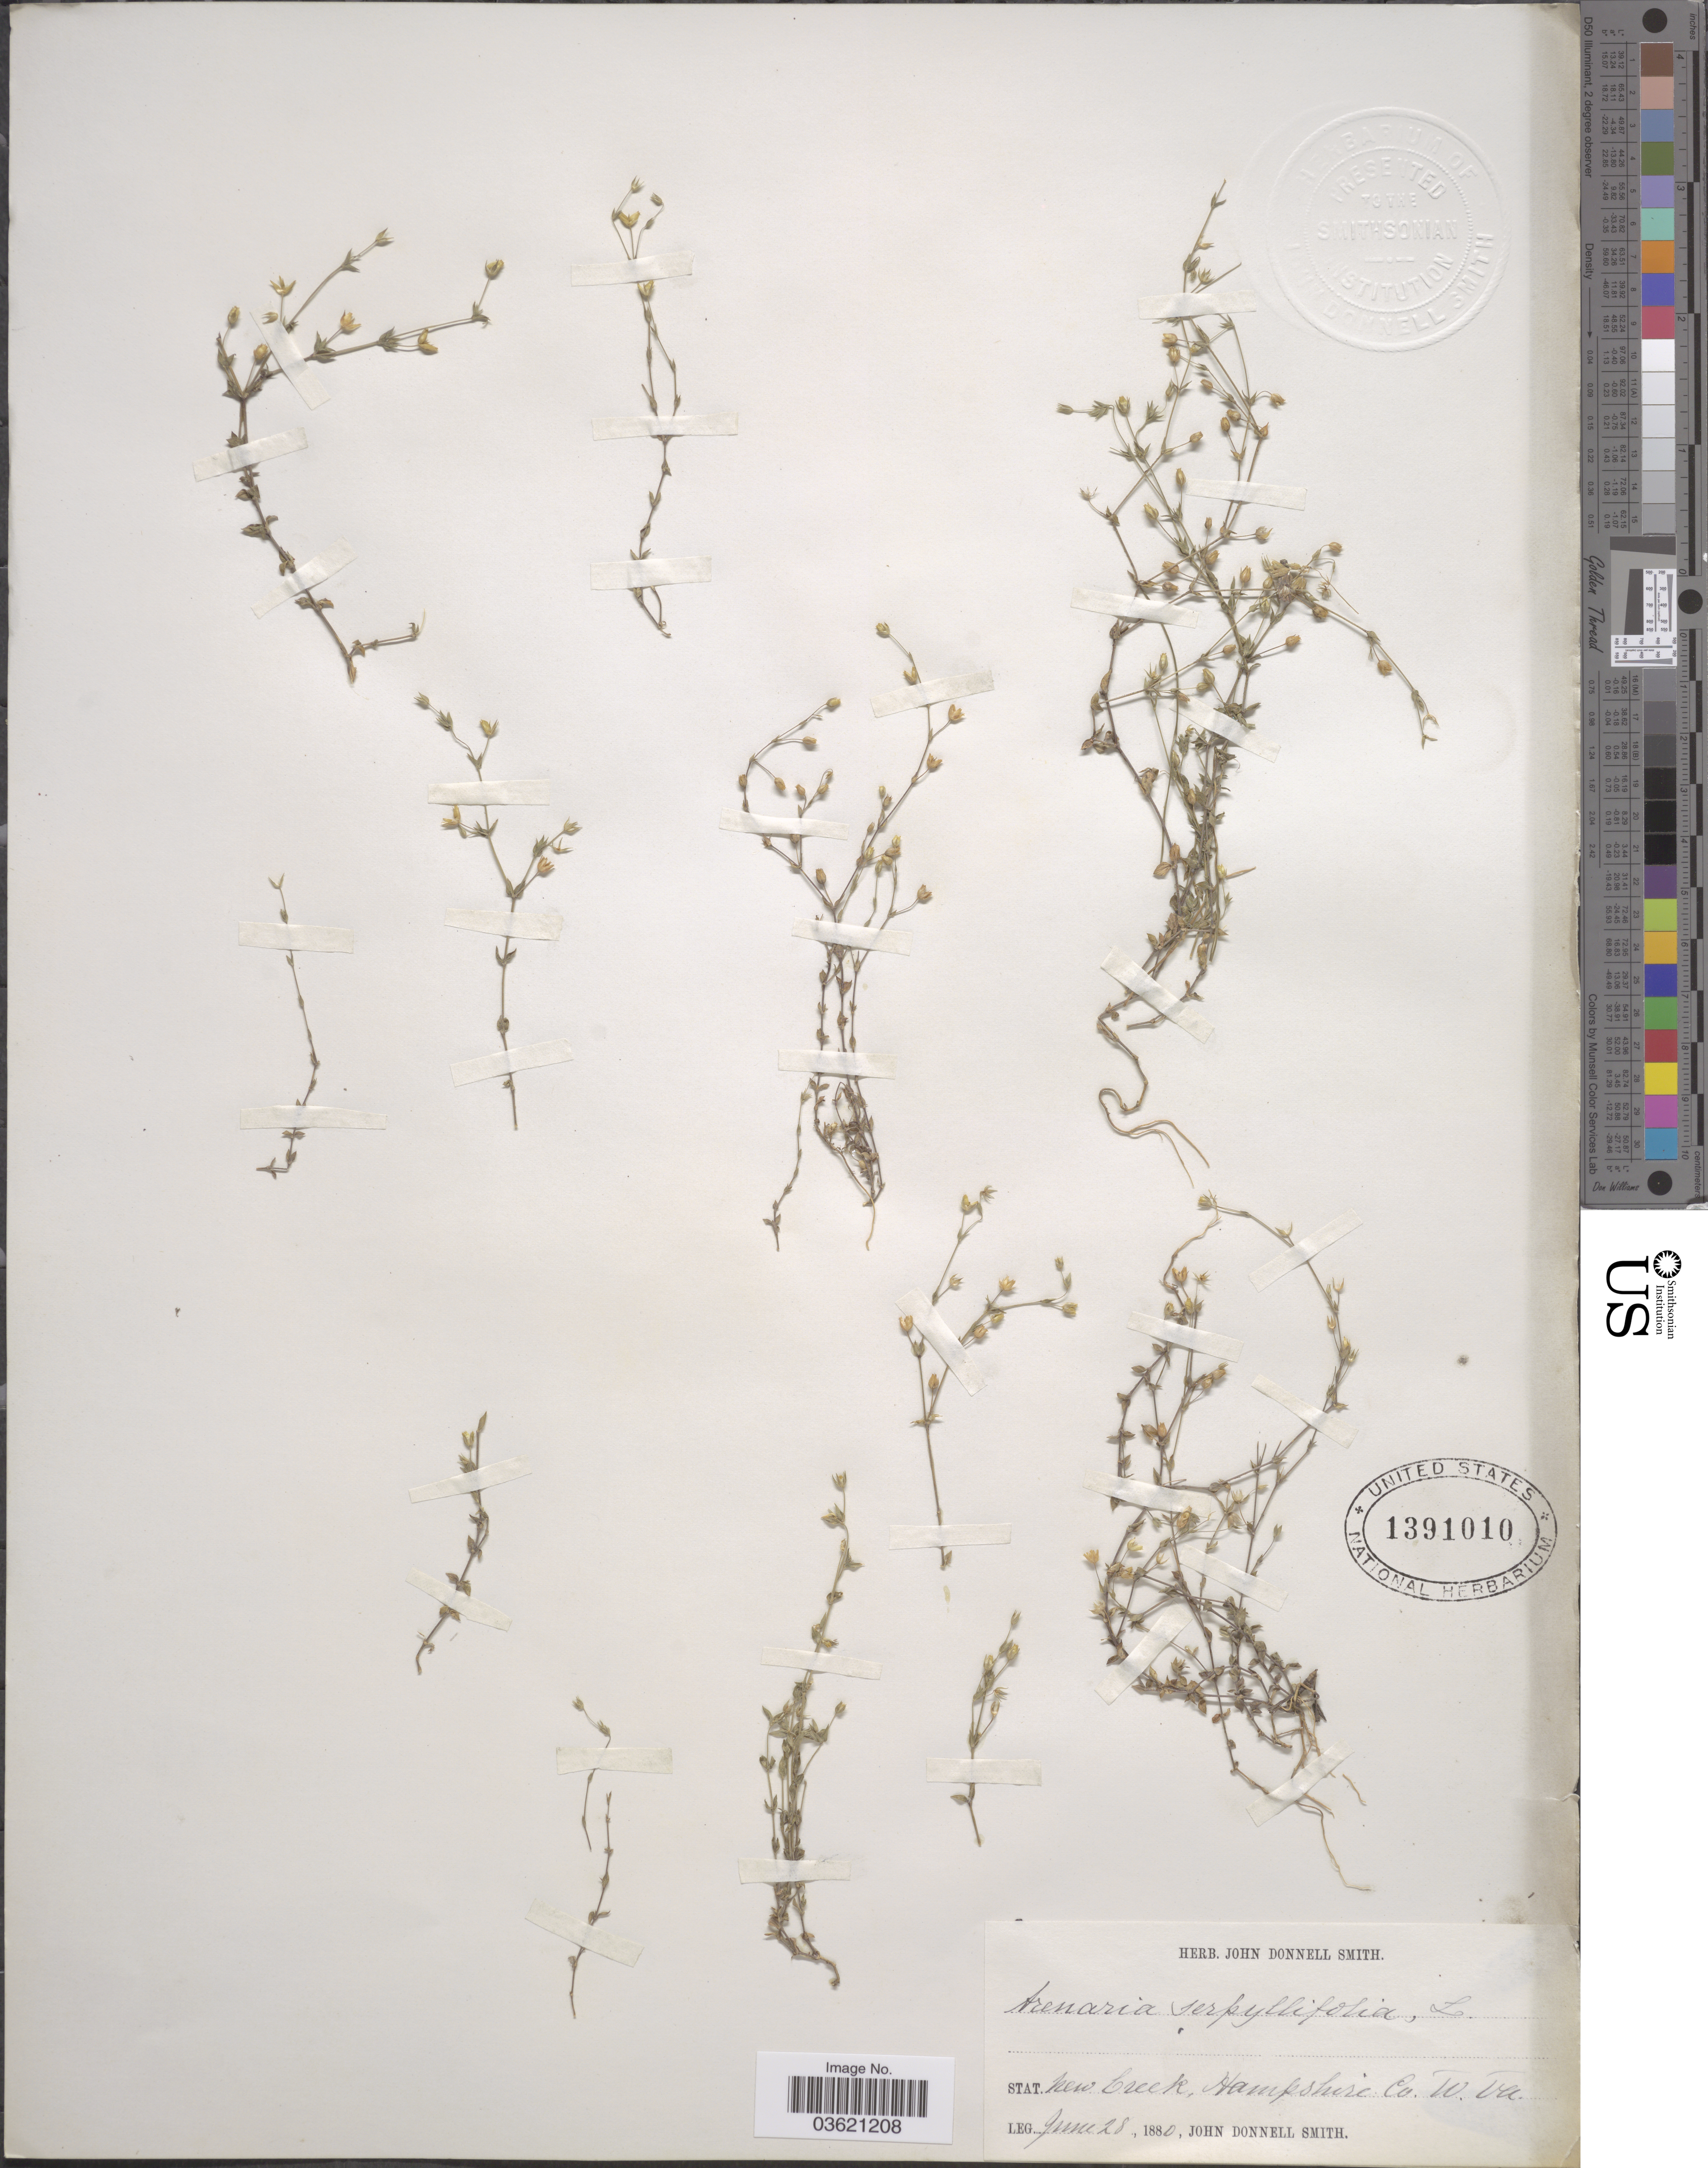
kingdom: Plantae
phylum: Tracheophyta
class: Magnoliopsida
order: Caryophyllales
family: Caryophyllaceae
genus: Arenaria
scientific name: Arenaria serpyllifolia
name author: L.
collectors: J. Donnell Smith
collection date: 1880-06-28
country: United States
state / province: West Virginia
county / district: Hampshire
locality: Stat. New Creek, Hampshire Co.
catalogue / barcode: US 1391010